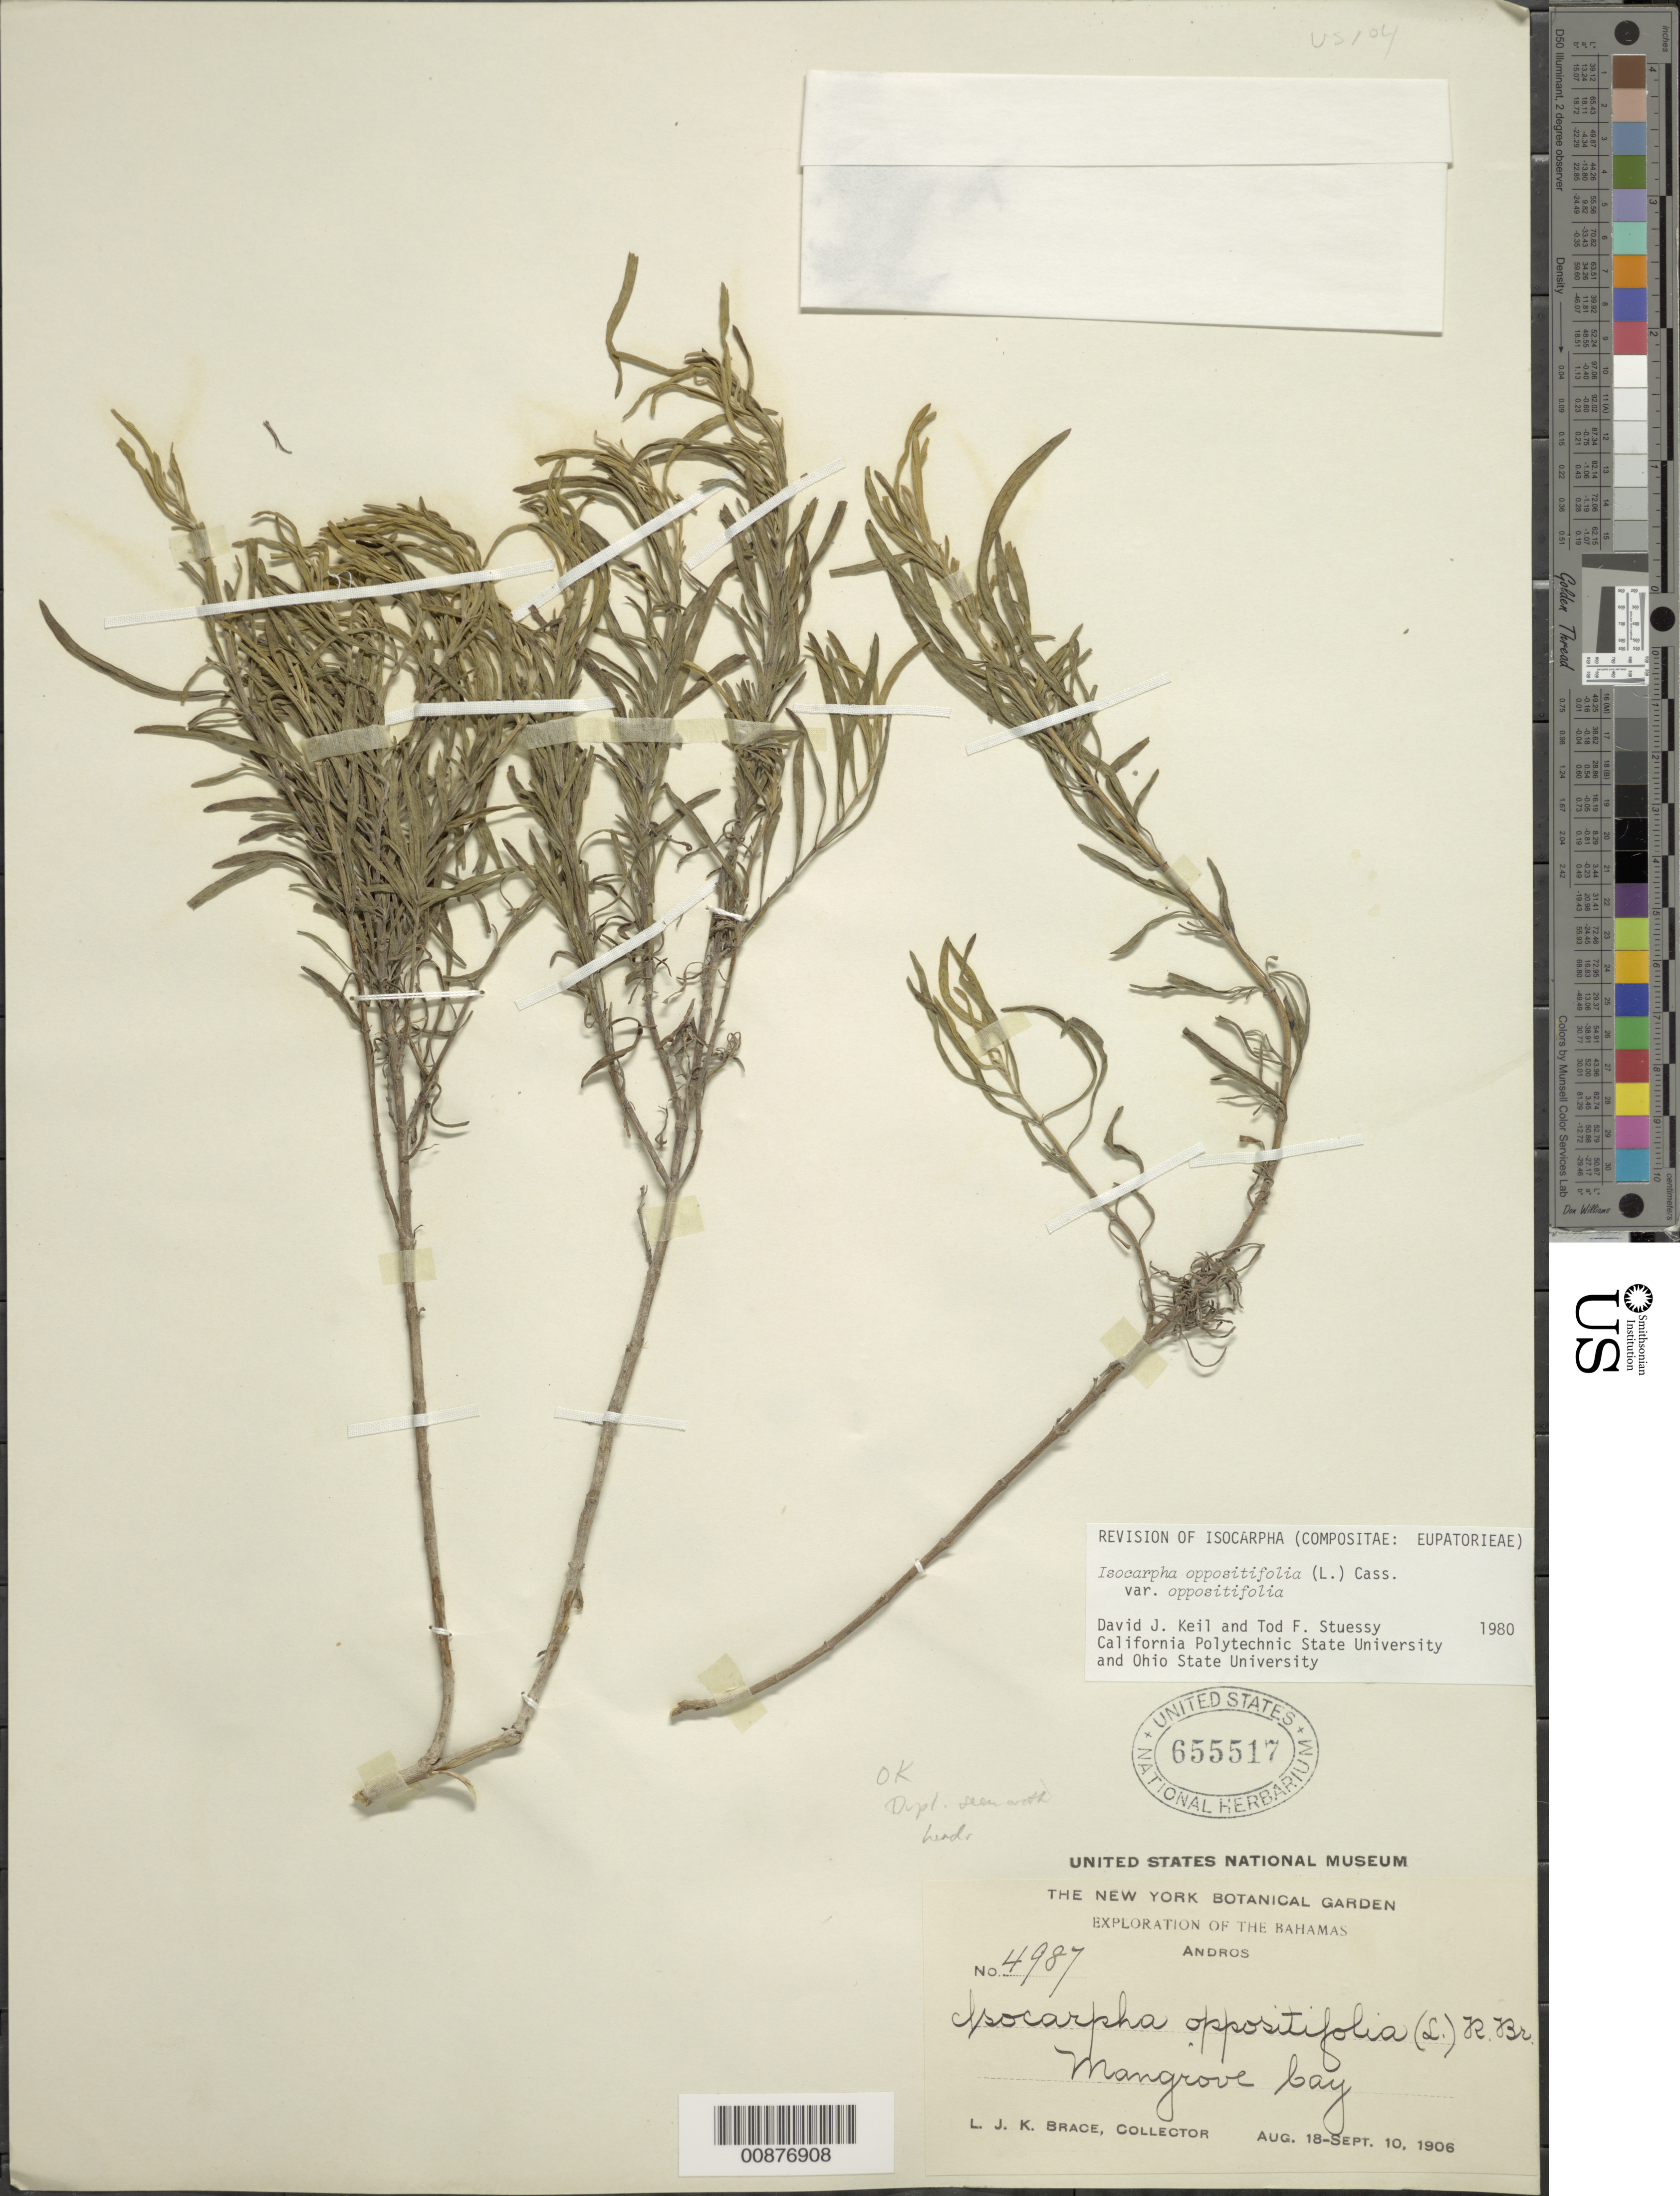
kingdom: Plantae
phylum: Tracheophyta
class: Magnoliopsida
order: Asterales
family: Asteraceae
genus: Isocarpha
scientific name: Isocarpha oppositifolia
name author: (L.) Cass.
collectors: L. J. K. Brace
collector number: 4987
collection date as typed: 18 Aug 1906 to 10 Sep 1906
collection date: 1906-08-18/1906-09-10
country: Bahamas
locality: Andros. Mangrove Cay.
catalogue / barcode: US 655517